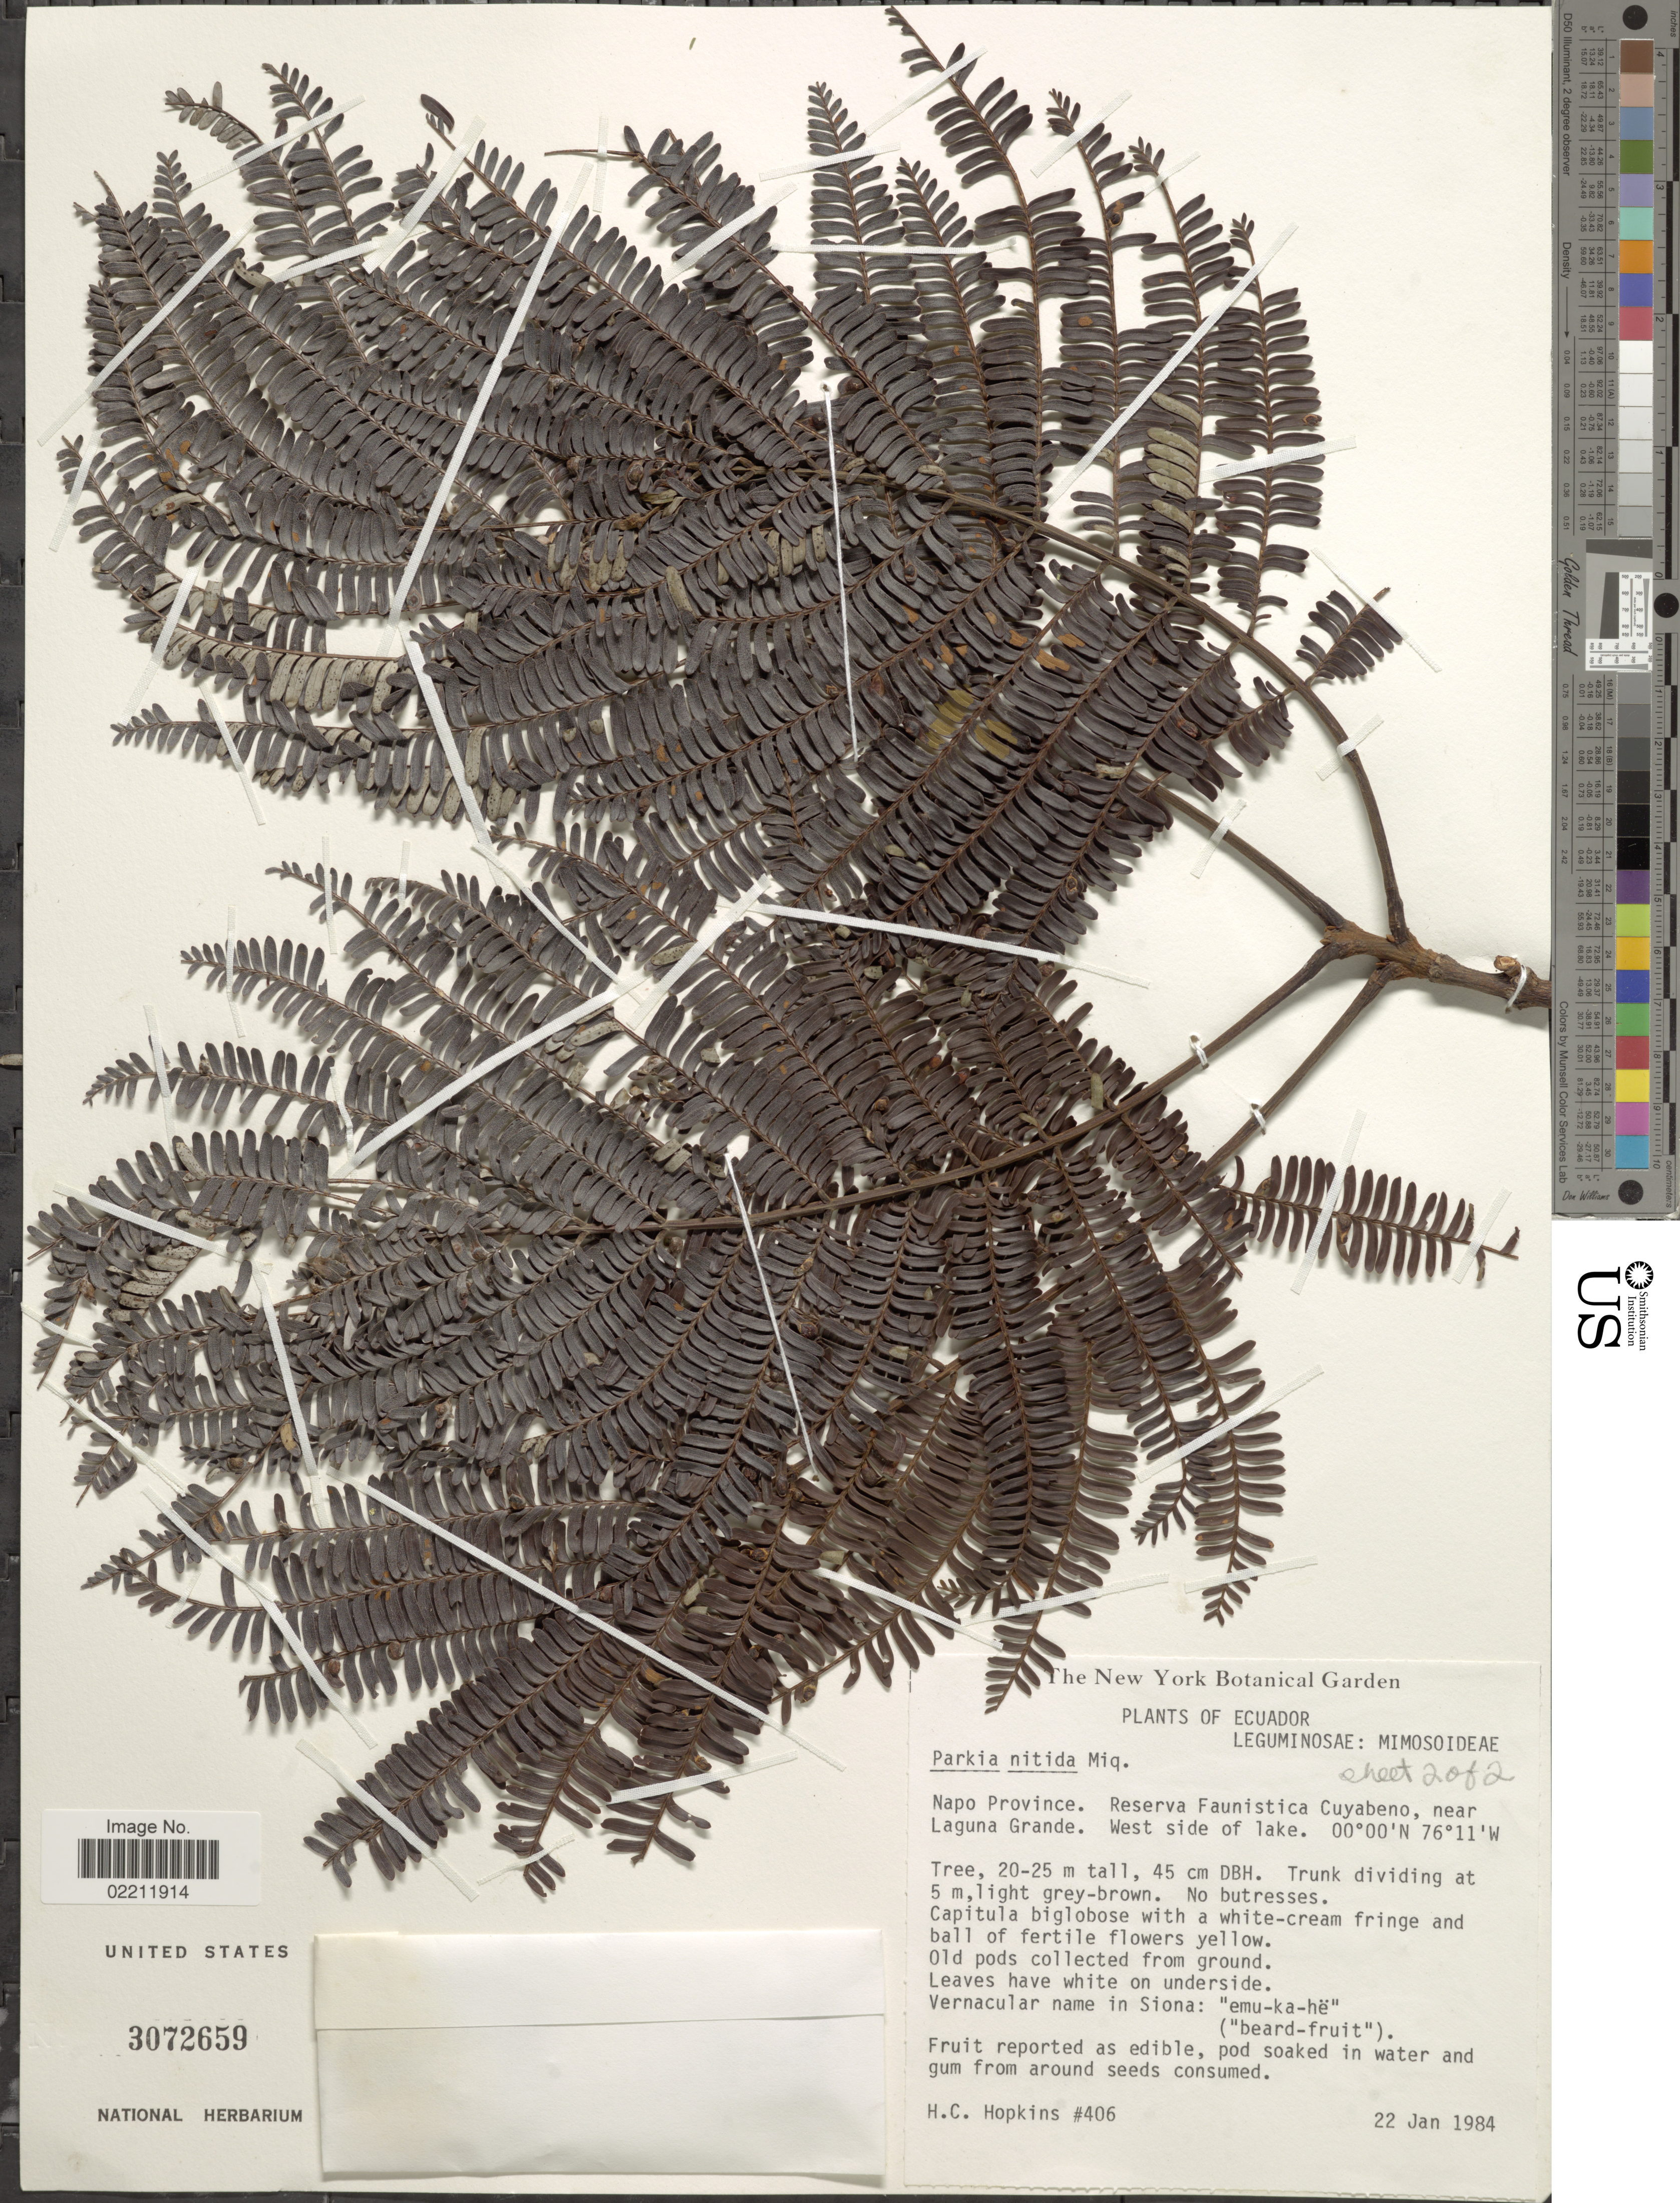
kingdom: Plantae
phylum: Tracheophyta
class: Magnoliopsida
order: Fabales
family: Fabaceae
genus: Parkia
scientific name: Parkia nitida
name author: Miq.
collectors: H. Hopkins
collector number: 406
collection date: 1984-01-22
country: Ecuador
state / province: Napo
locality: Ecuador, Napo Province. Reserva Faunistica Cuyabeno, near Laguna Grande. West side of lake.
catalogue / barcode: US 3072659